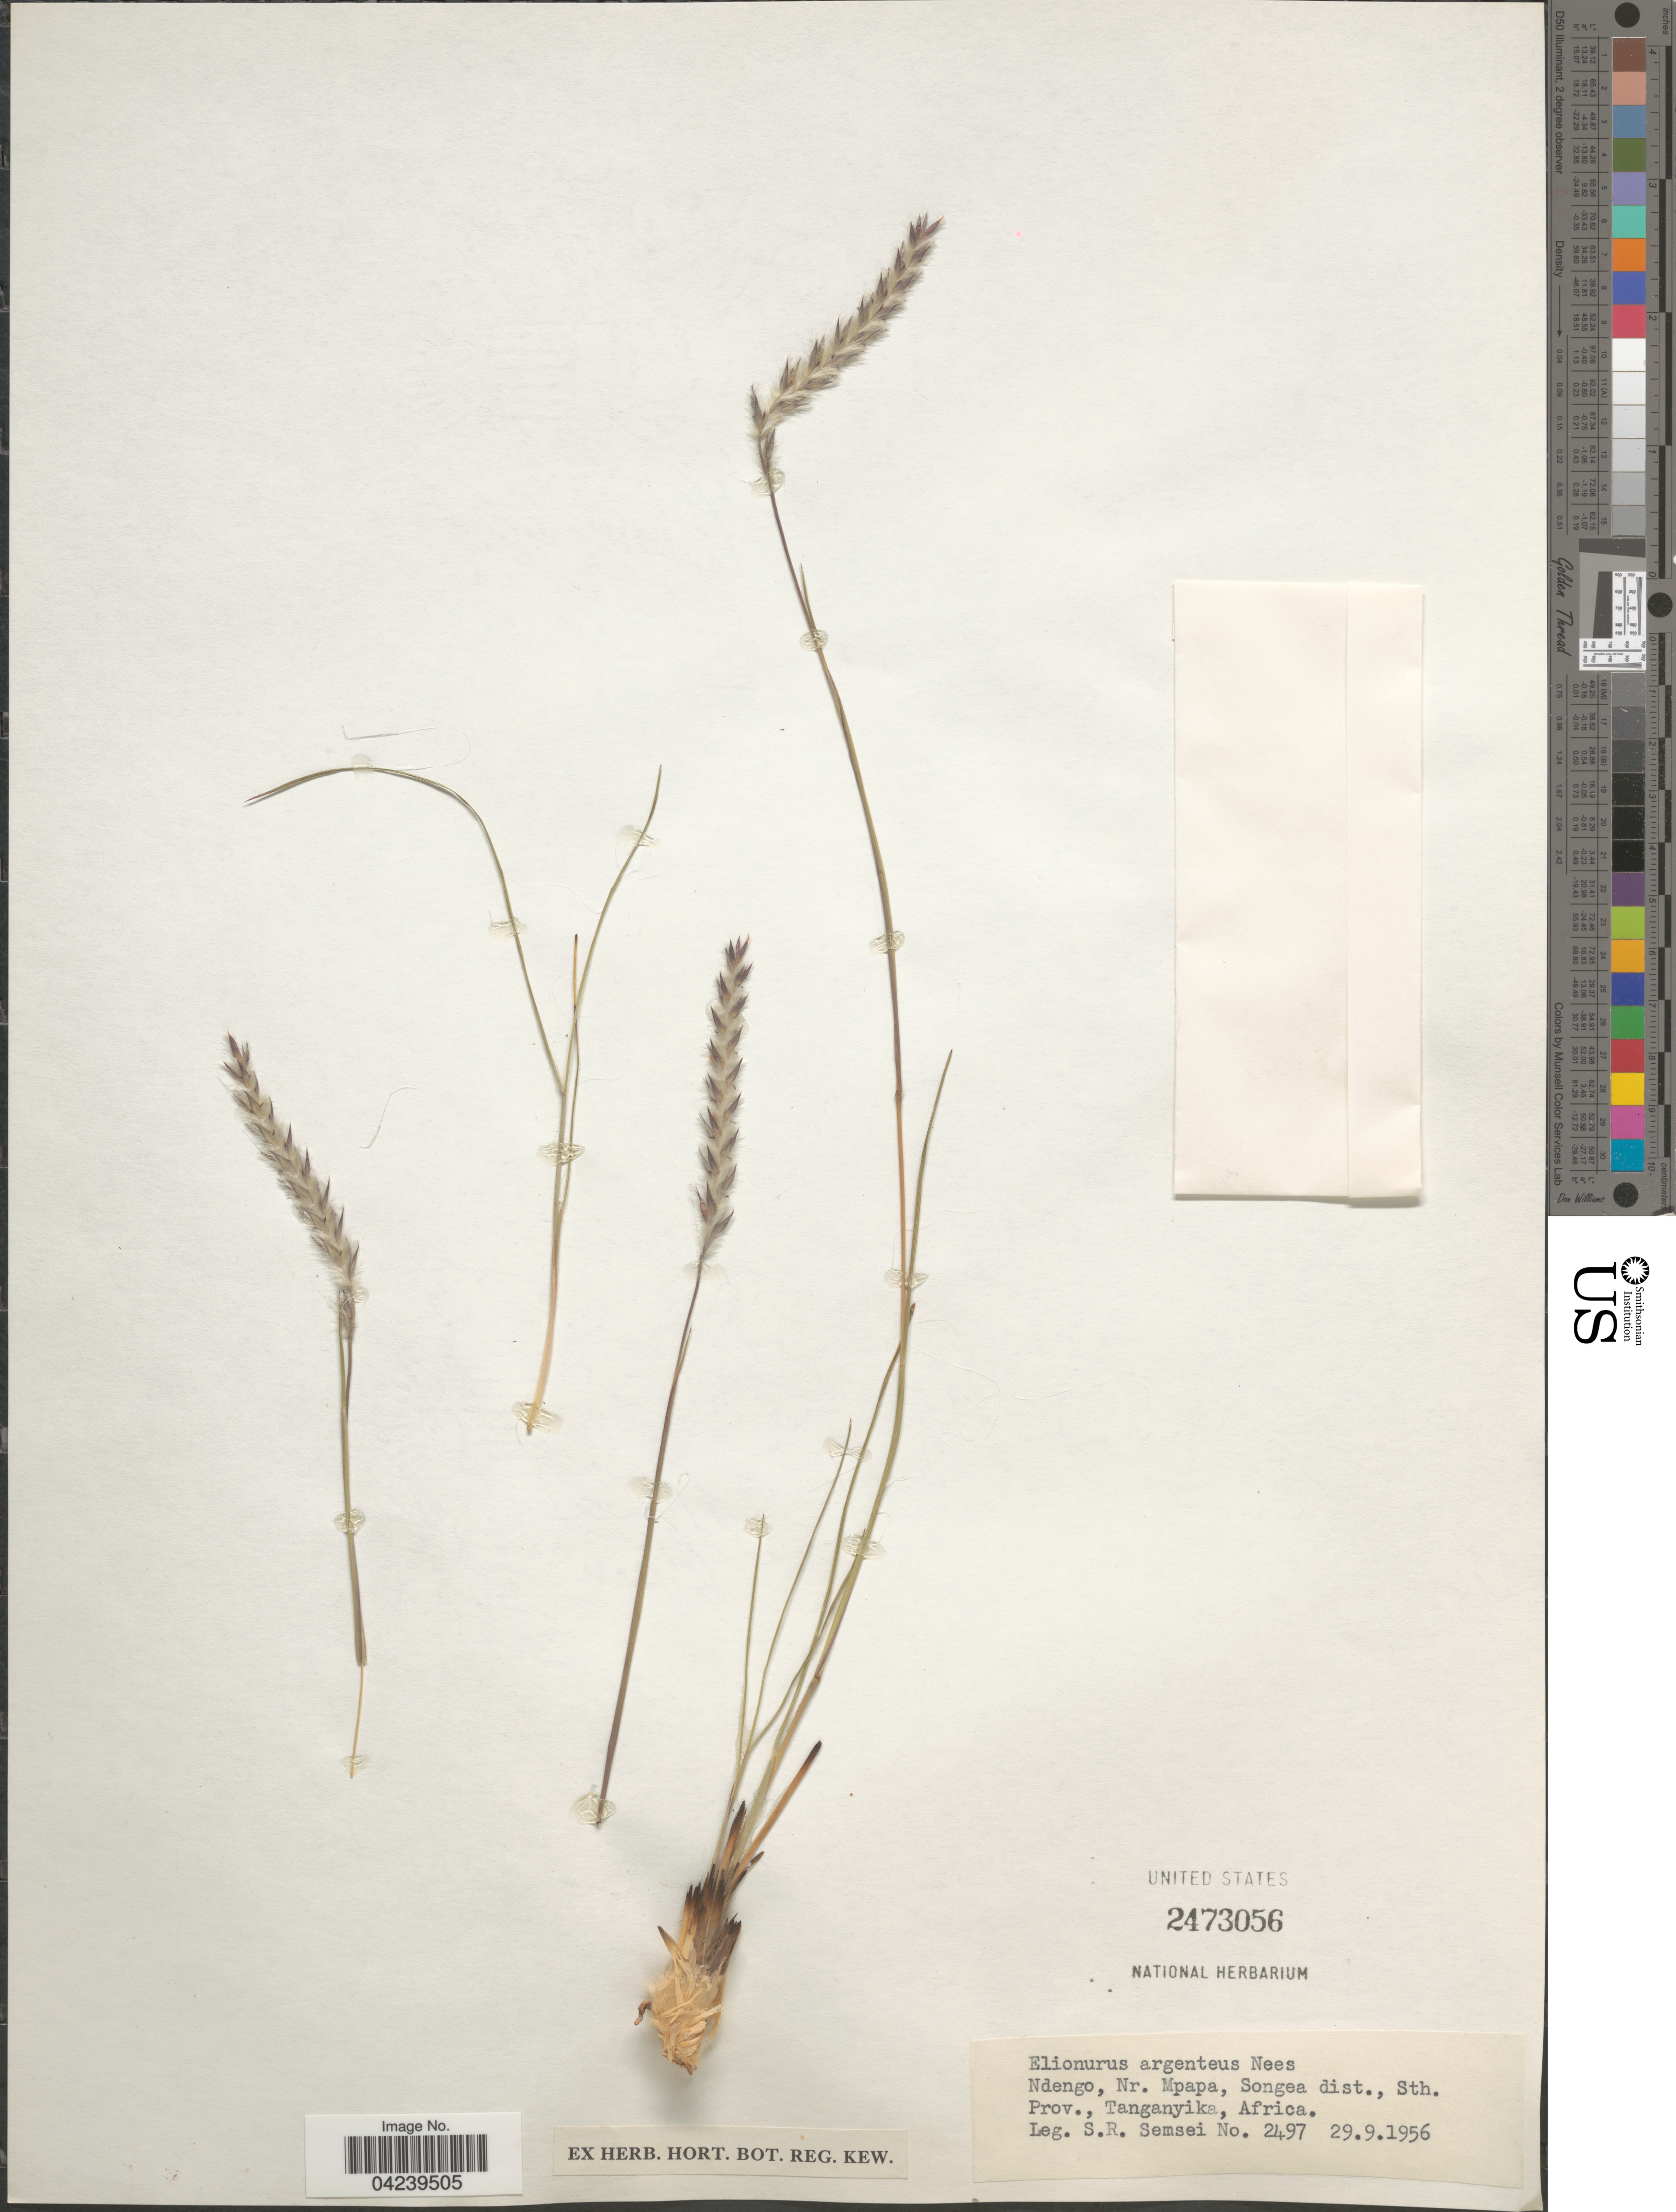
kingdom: Plantae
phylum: Tracheophyta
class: Liliopsida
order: Poales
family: Poaceae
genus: Elionurus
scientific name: Elionurus muticus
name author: (Spreng.) Kuntze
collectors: S. Semsei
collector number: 2497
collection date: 1956-09-29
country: Tanzania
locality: Ndengo, Nr. Mpapa, Songea dist., Sth. Prov., Tanganyika.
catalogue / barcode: US 2473056